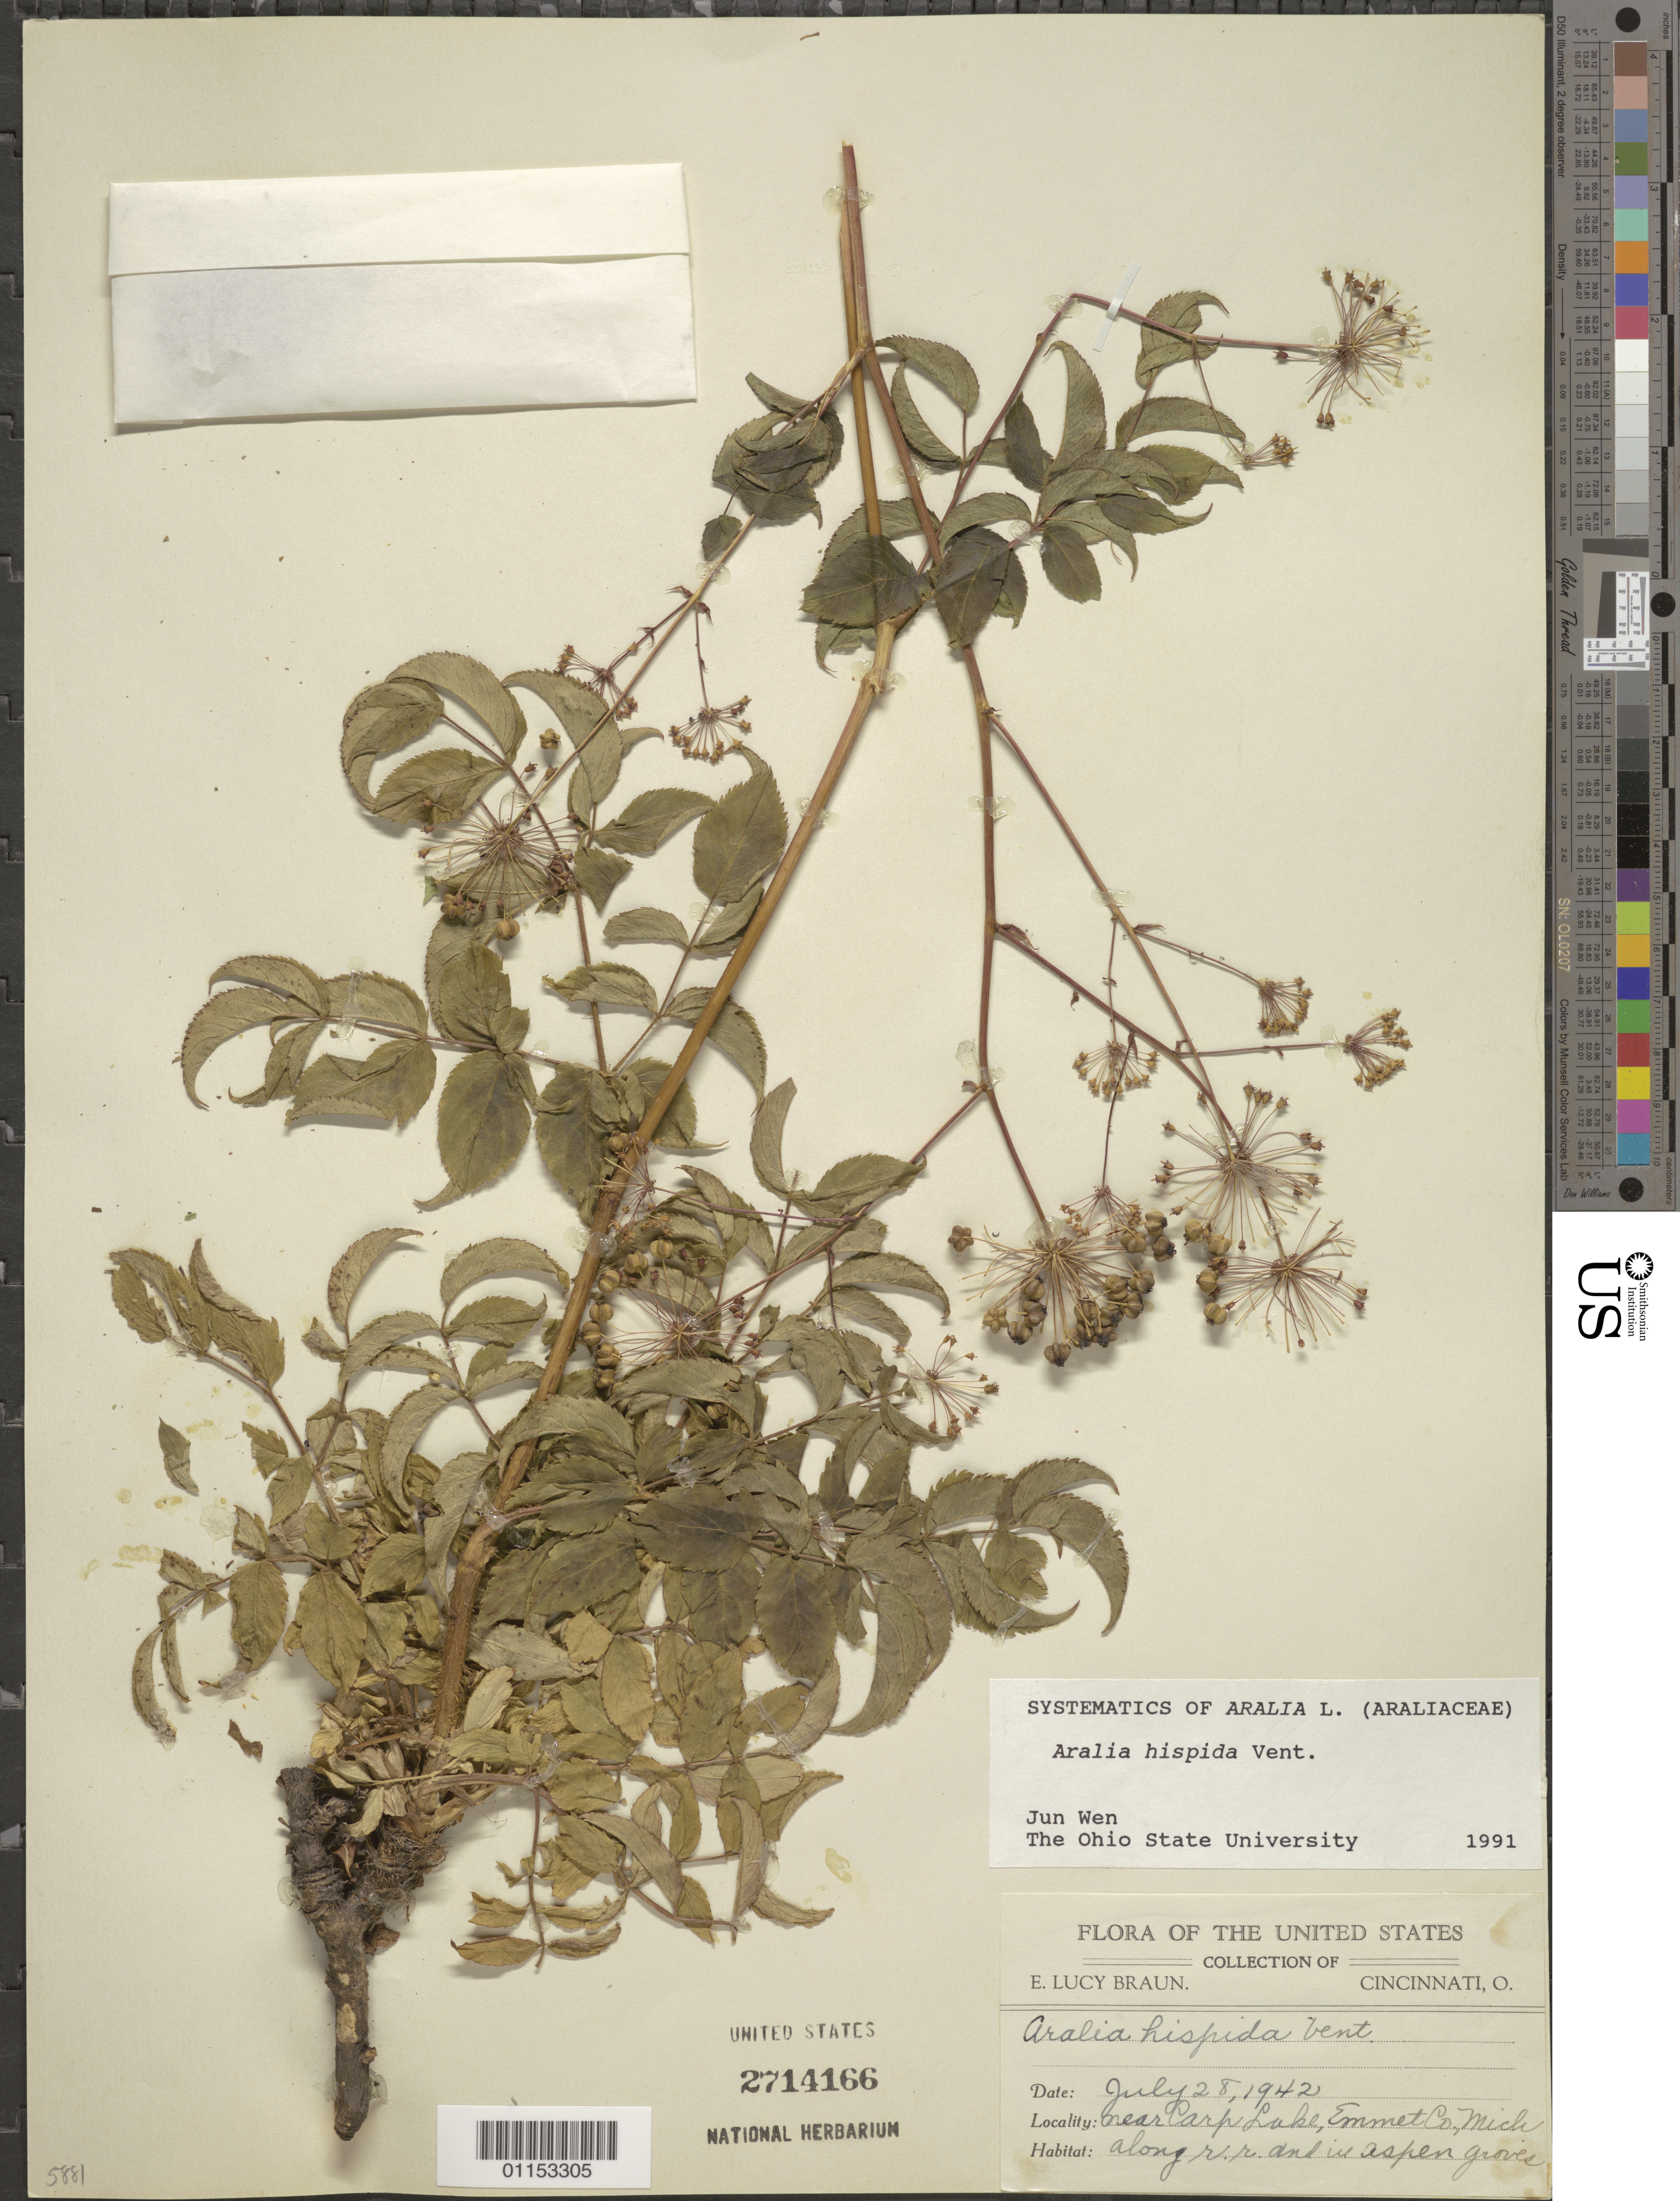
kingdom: Plantae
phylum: Tracheophyta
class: Magnoliopsida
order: Apiales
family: Araliaceae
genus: Aralia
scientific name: Aralia hispida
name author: Vent.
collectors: E. L. Braun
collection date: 1942-07-28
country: United States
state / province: Michigan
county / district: Emmet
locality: Near Carp Lake.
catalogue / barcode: US 2714166